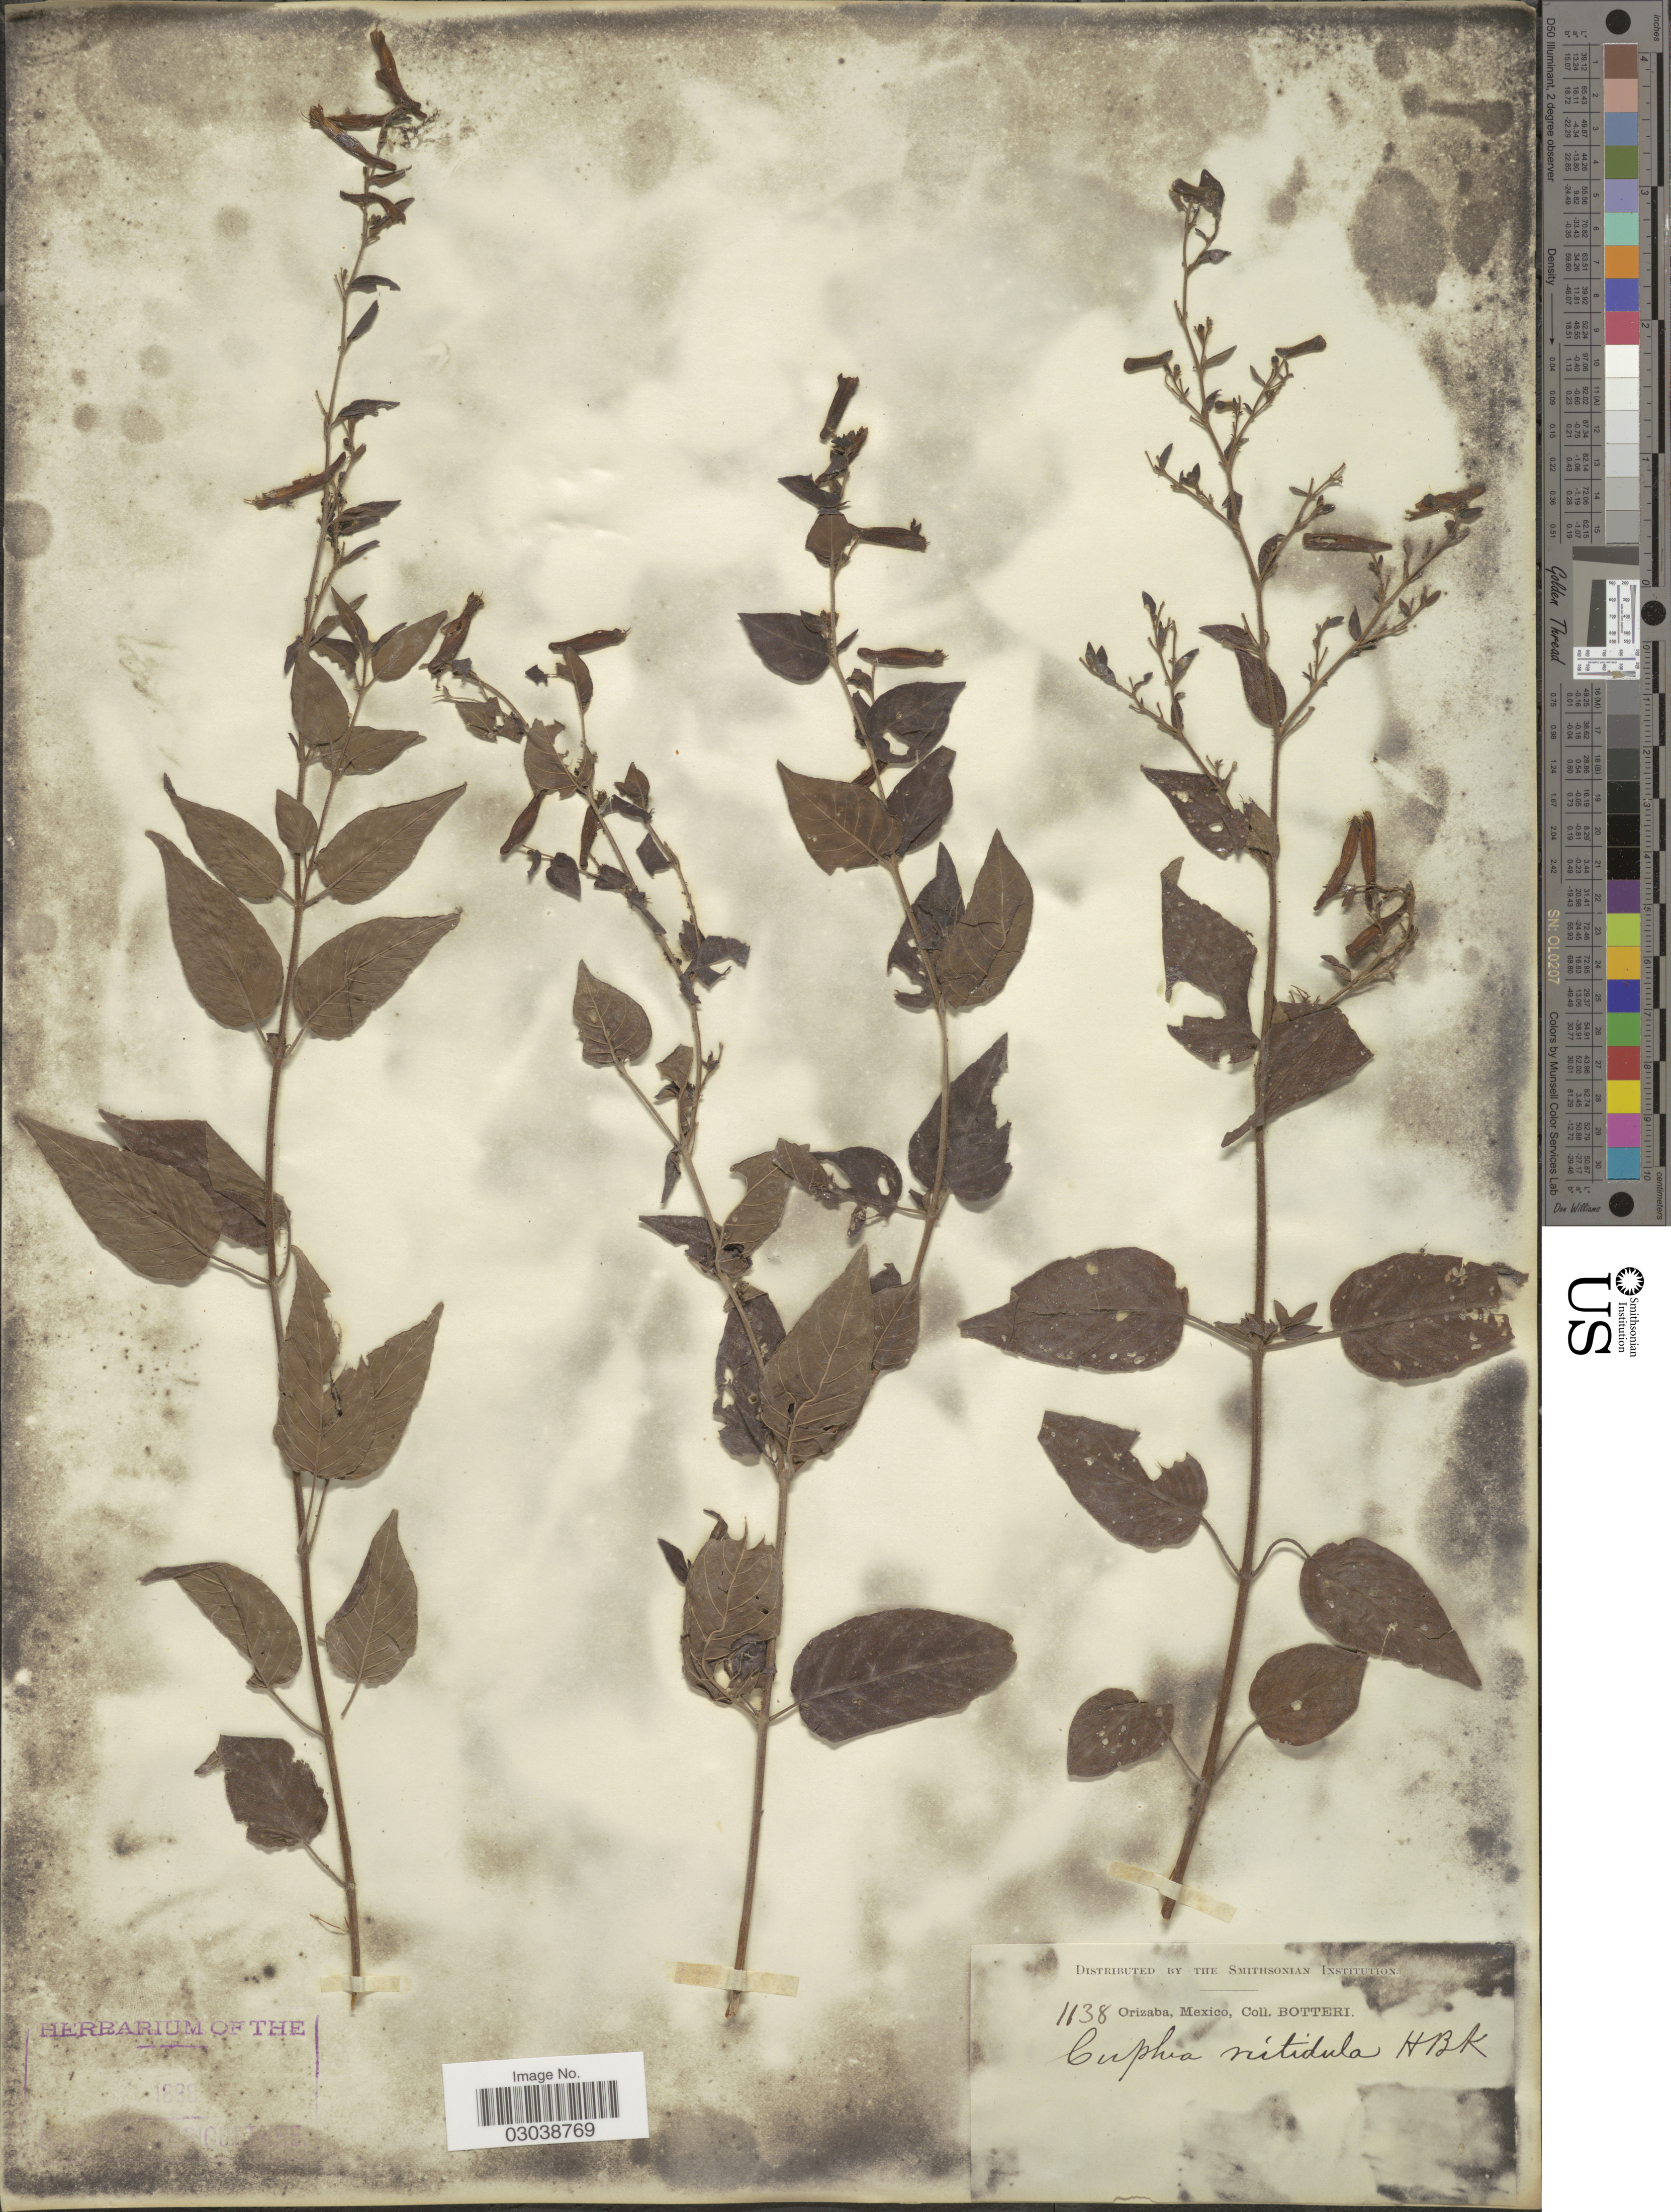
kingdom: Plantae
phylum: Tracheophyta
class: Magnoliopsida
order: Myrtales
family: Lythraceae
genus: Cuphea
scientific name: Cuphea nitidula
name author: Kunth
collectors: -. Botteri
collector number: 1138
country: Mexico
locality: Orizaba.